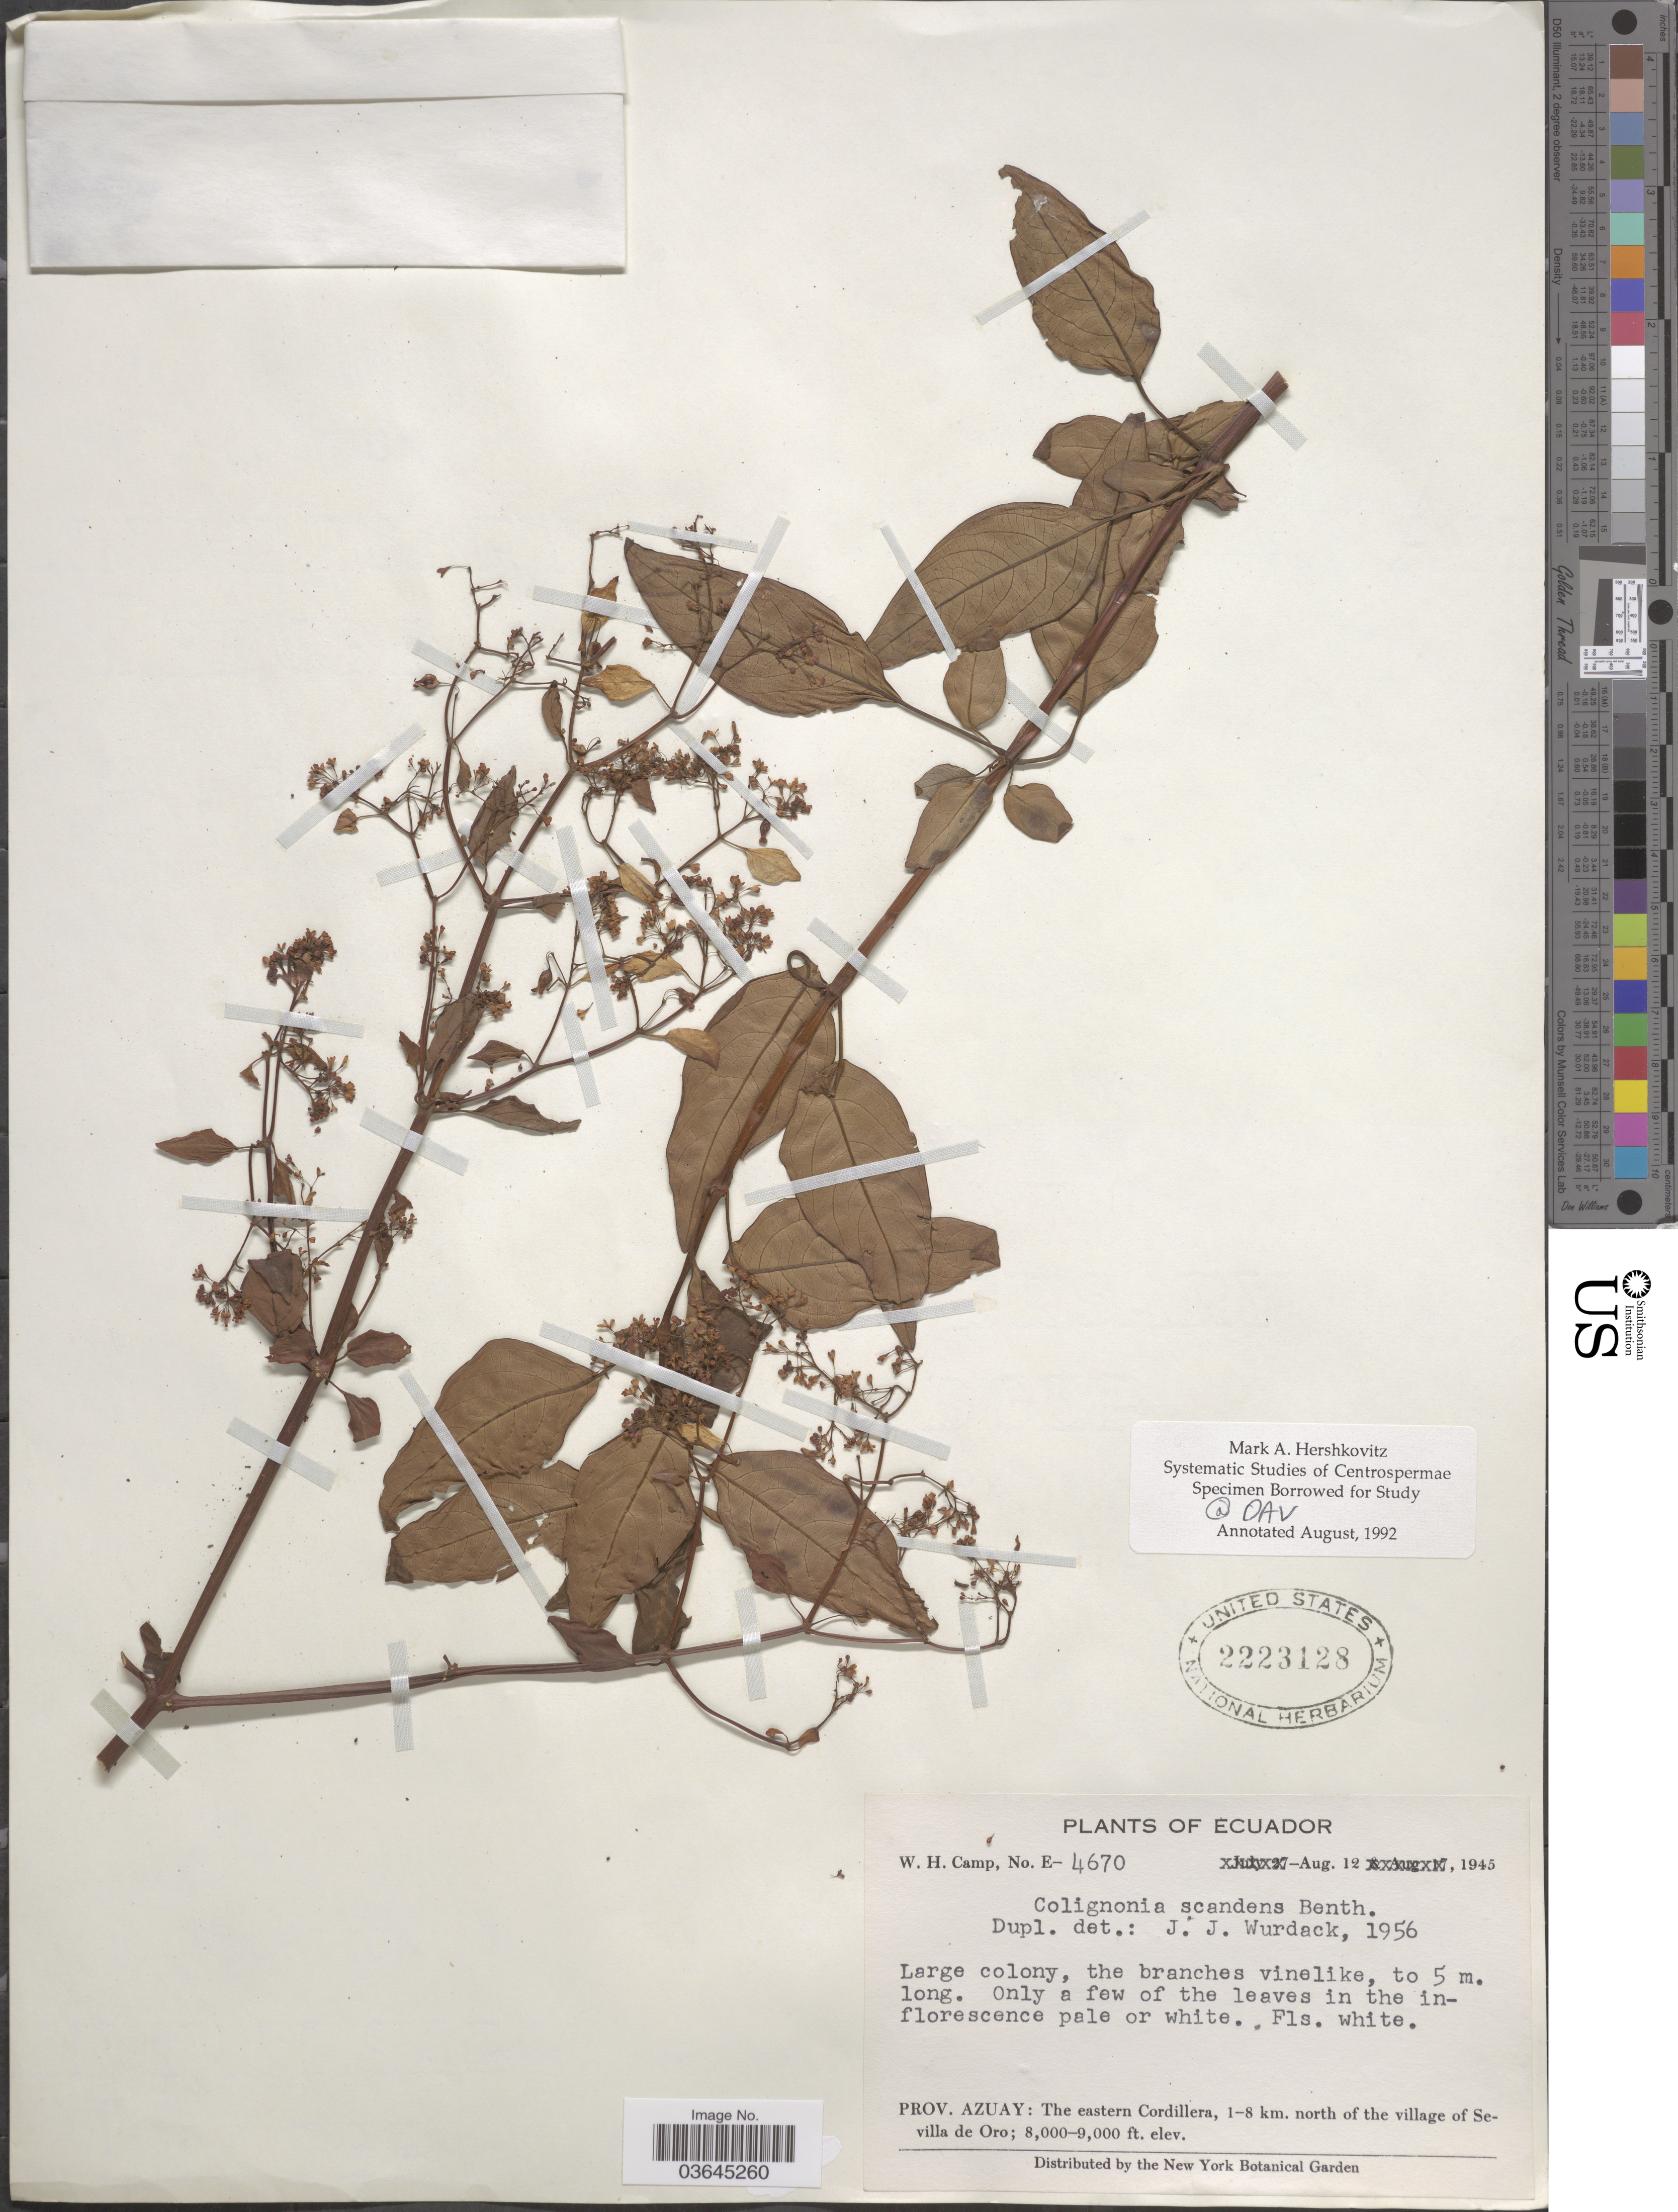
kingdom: Plantae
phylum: Tracheophyta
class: Magnoliopsida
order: Caryophyllales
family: Nyctaginaceae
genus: Colignonia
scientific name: Colignonia scandens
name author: Benth.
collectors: W. H. Camp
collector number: E-4670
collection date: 1945-08-12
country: Ecuador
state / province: Azuay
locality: The eastern Cordillera, 1-8 km. north of the village of Sevilla de Oro.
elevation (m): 2438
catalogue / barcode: US 2223128